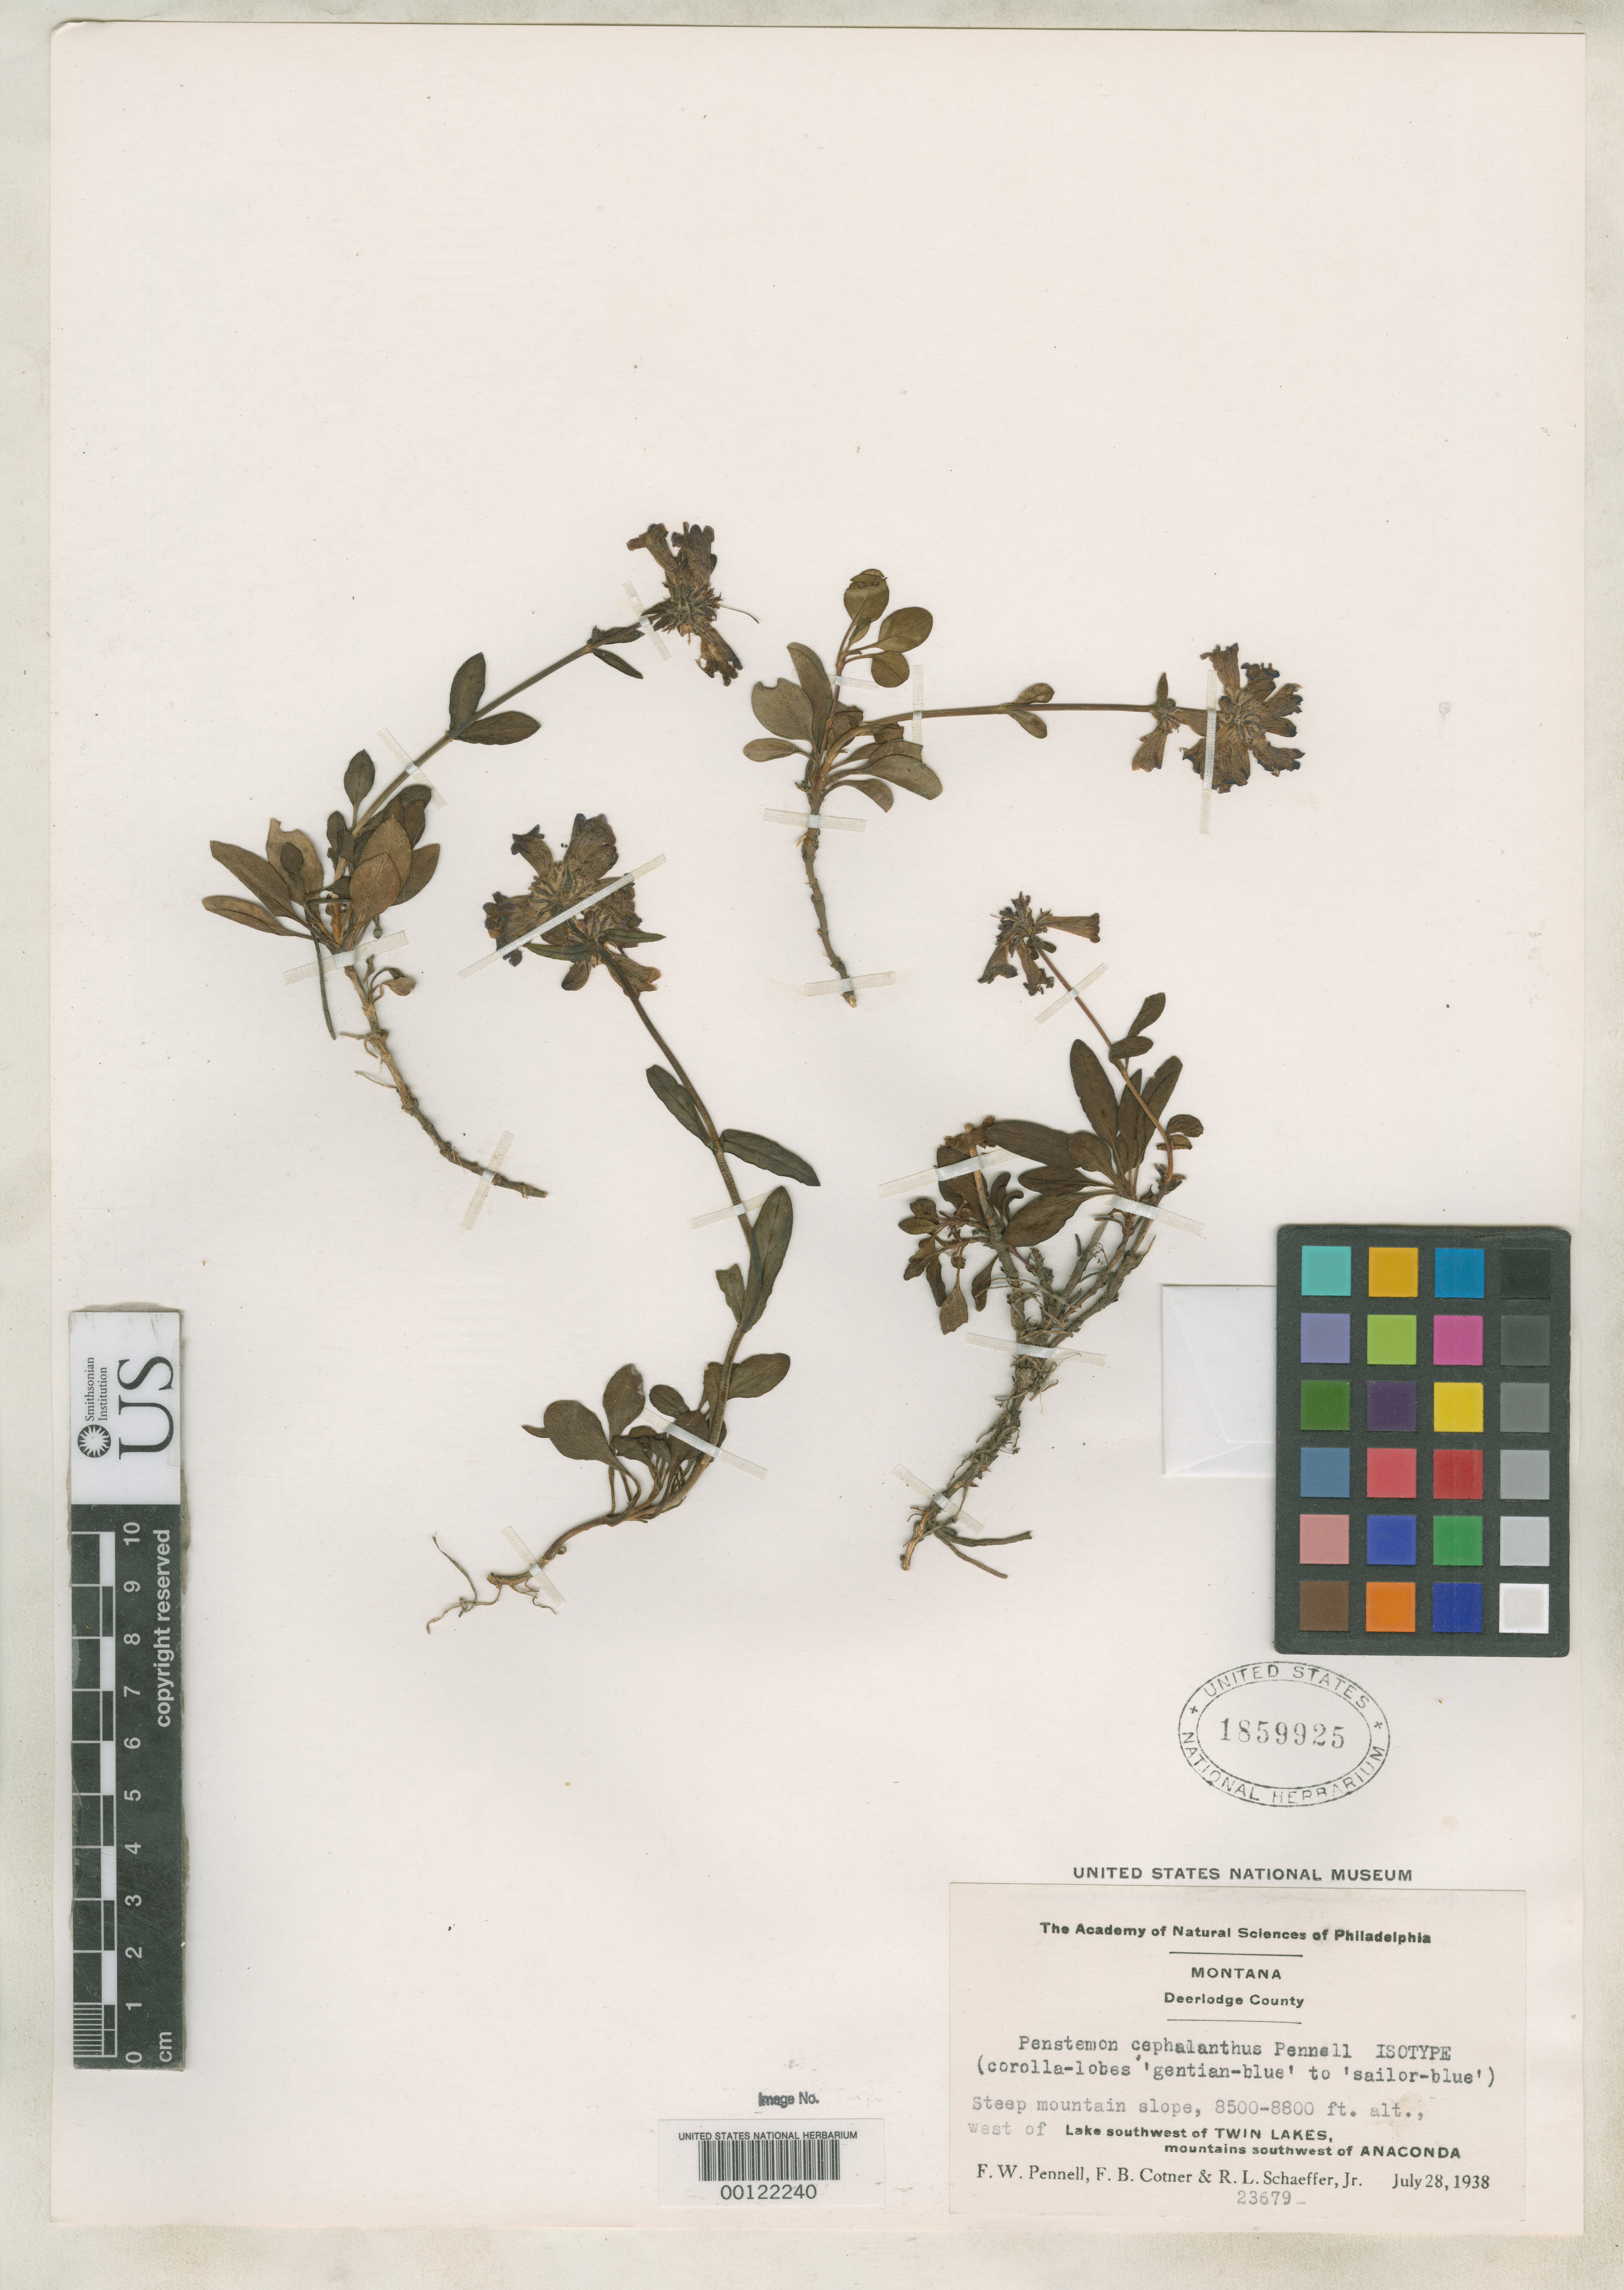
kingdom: Plantae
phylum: Tracheophyta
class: Magnoliopsida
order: Lamiales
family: Plantaginaceae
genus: Penstemon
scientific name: Penstemon cephalanthus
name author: Pennell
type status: Isotype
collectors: F. W. Pennell, F. Cotner & R. Schaeffer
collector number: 23679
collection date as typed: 28 Jul 1938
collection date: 1938-07-28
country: United States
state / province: Montana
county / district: Deer Lodge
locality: West of lake SW of Twin Lakes, mountains SW of Anaconda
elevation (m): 2591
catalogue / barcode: US 1859925